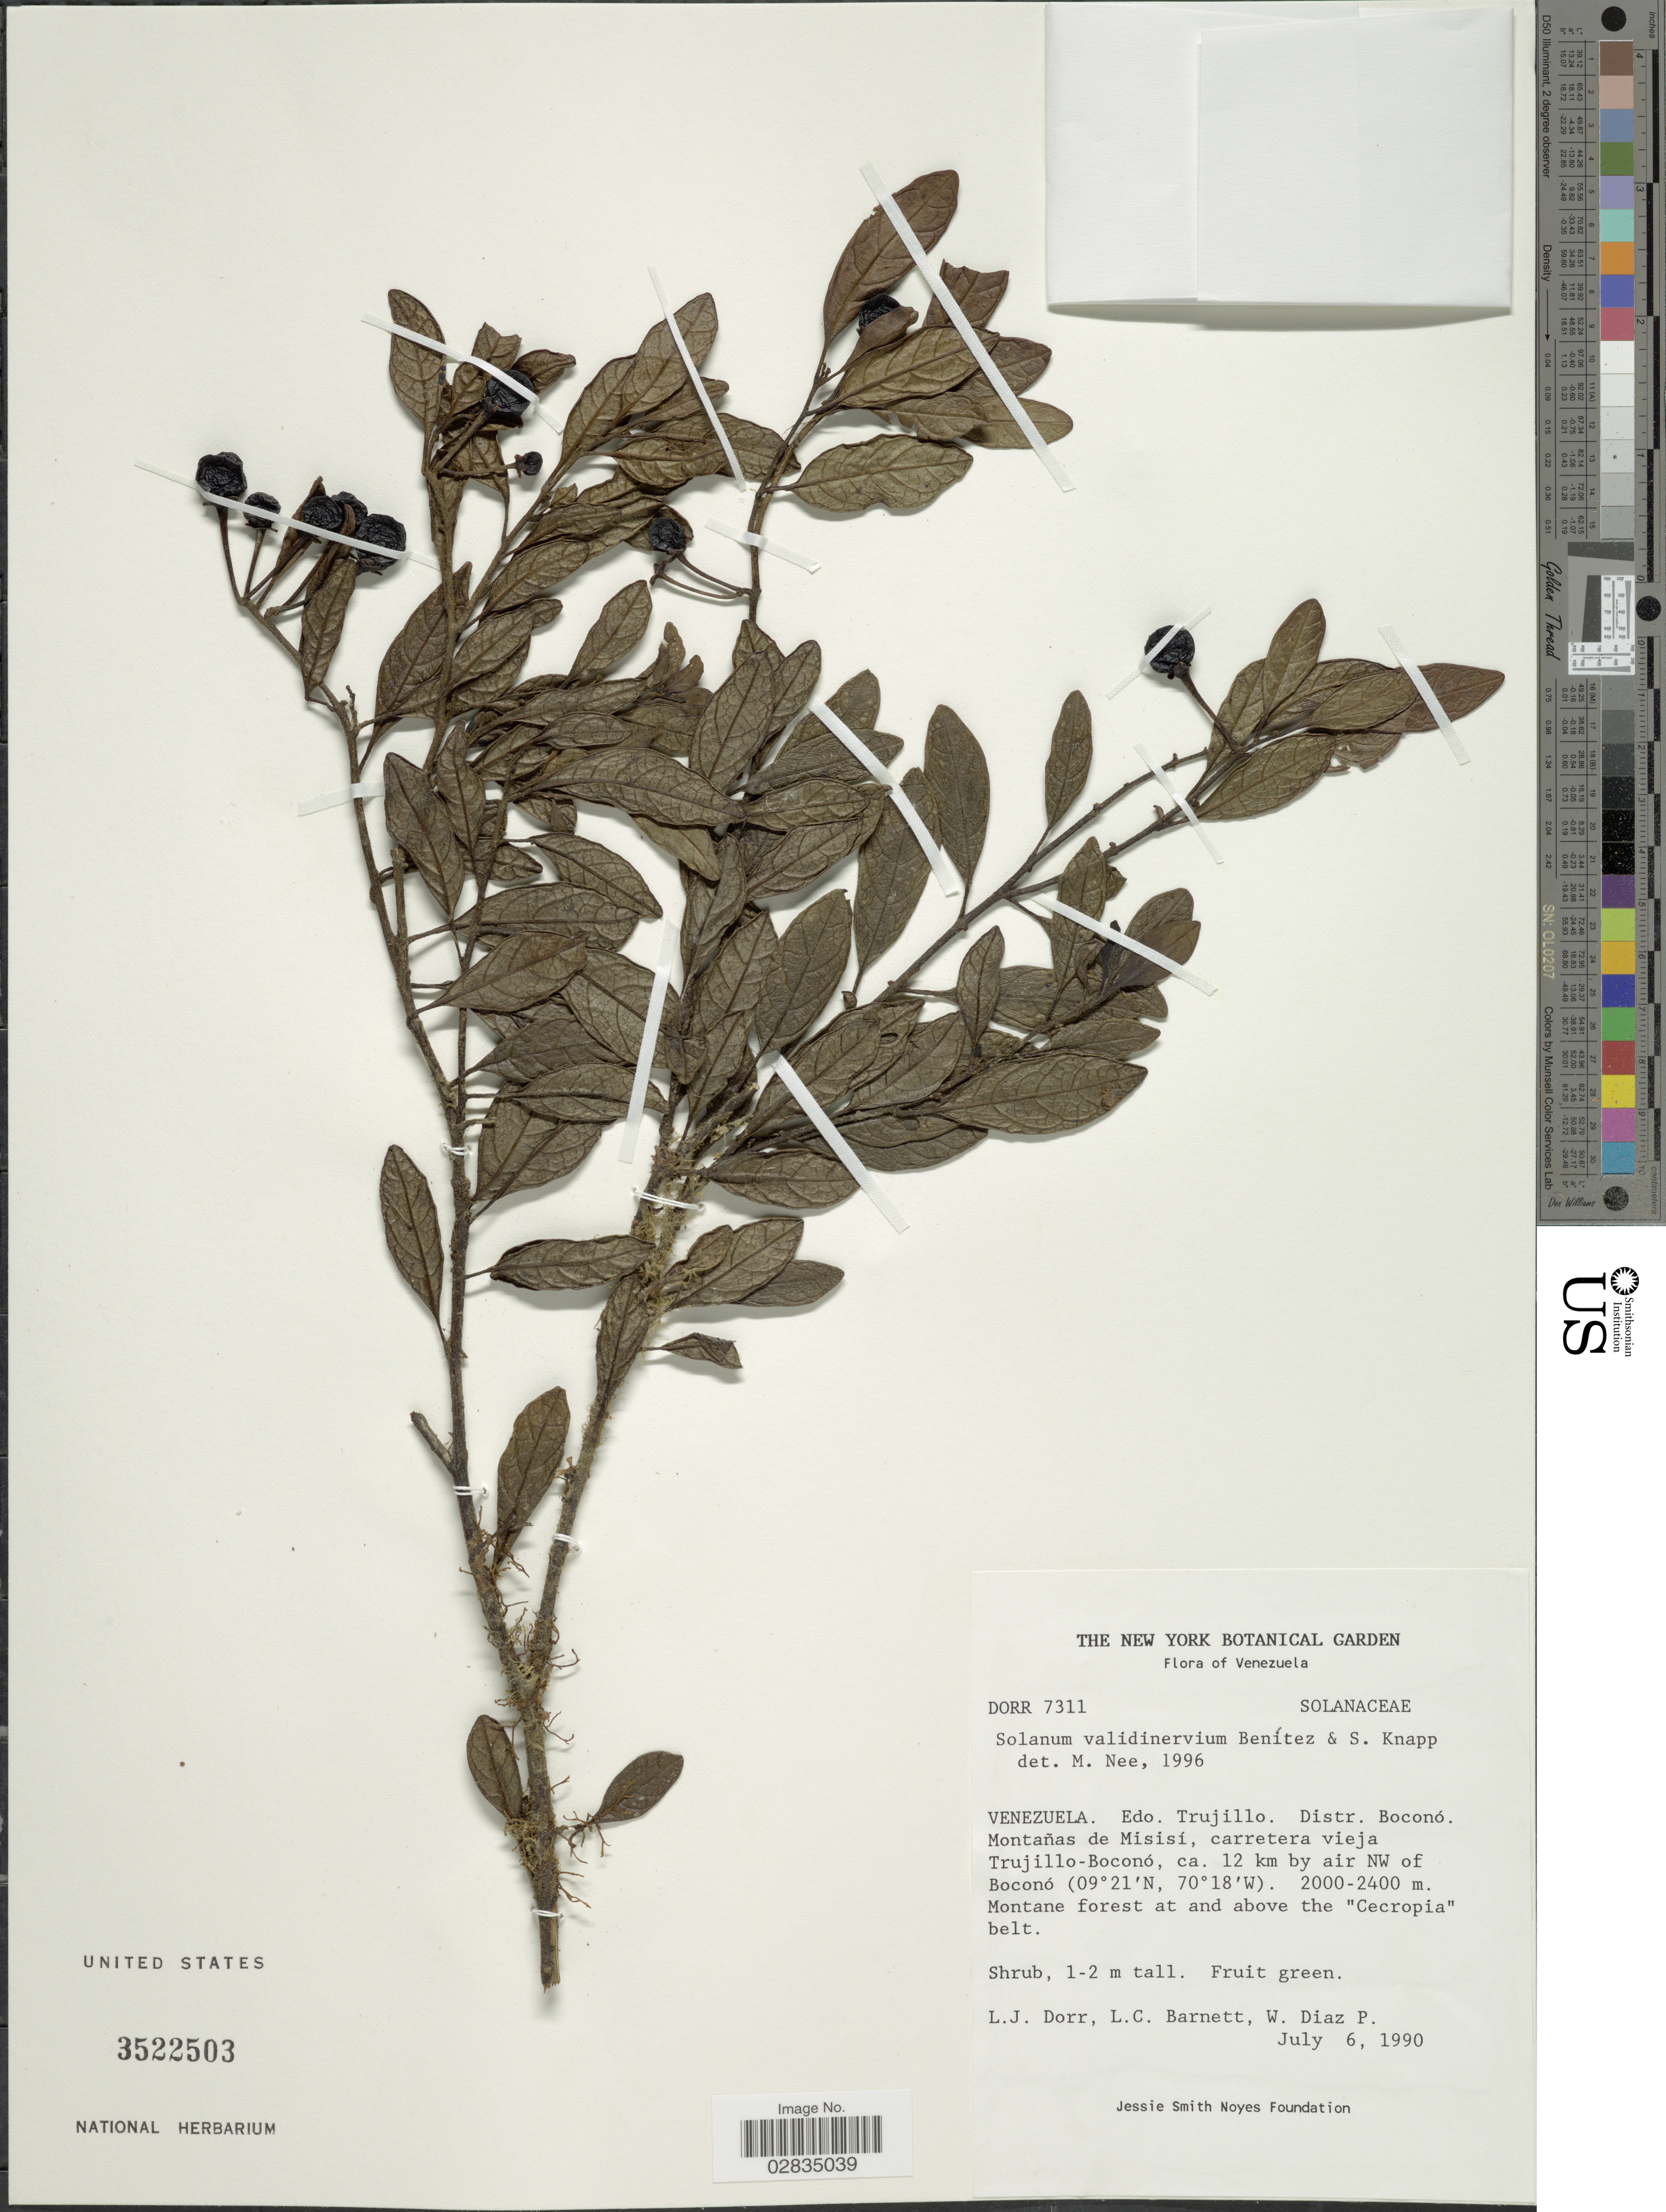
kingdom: Plantae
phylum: Tracheophyta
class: Magnoliopsida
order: Solanales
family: Solanaceae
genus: Solanum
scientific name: Solanum validinervium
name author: Benítez & S. Knapp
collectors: L. J. Dorr, L. C. Barnett & W. Díaz P.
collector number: DORR 7311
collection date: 1990-07-06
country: Venezuela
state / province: Trujillo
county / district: Boconó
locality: Montañas de Misisí, carretera vieja Trujillo-Boconó, ca. 12 km by air NW of Boconó.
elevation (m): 2000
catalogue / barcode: US 3522503